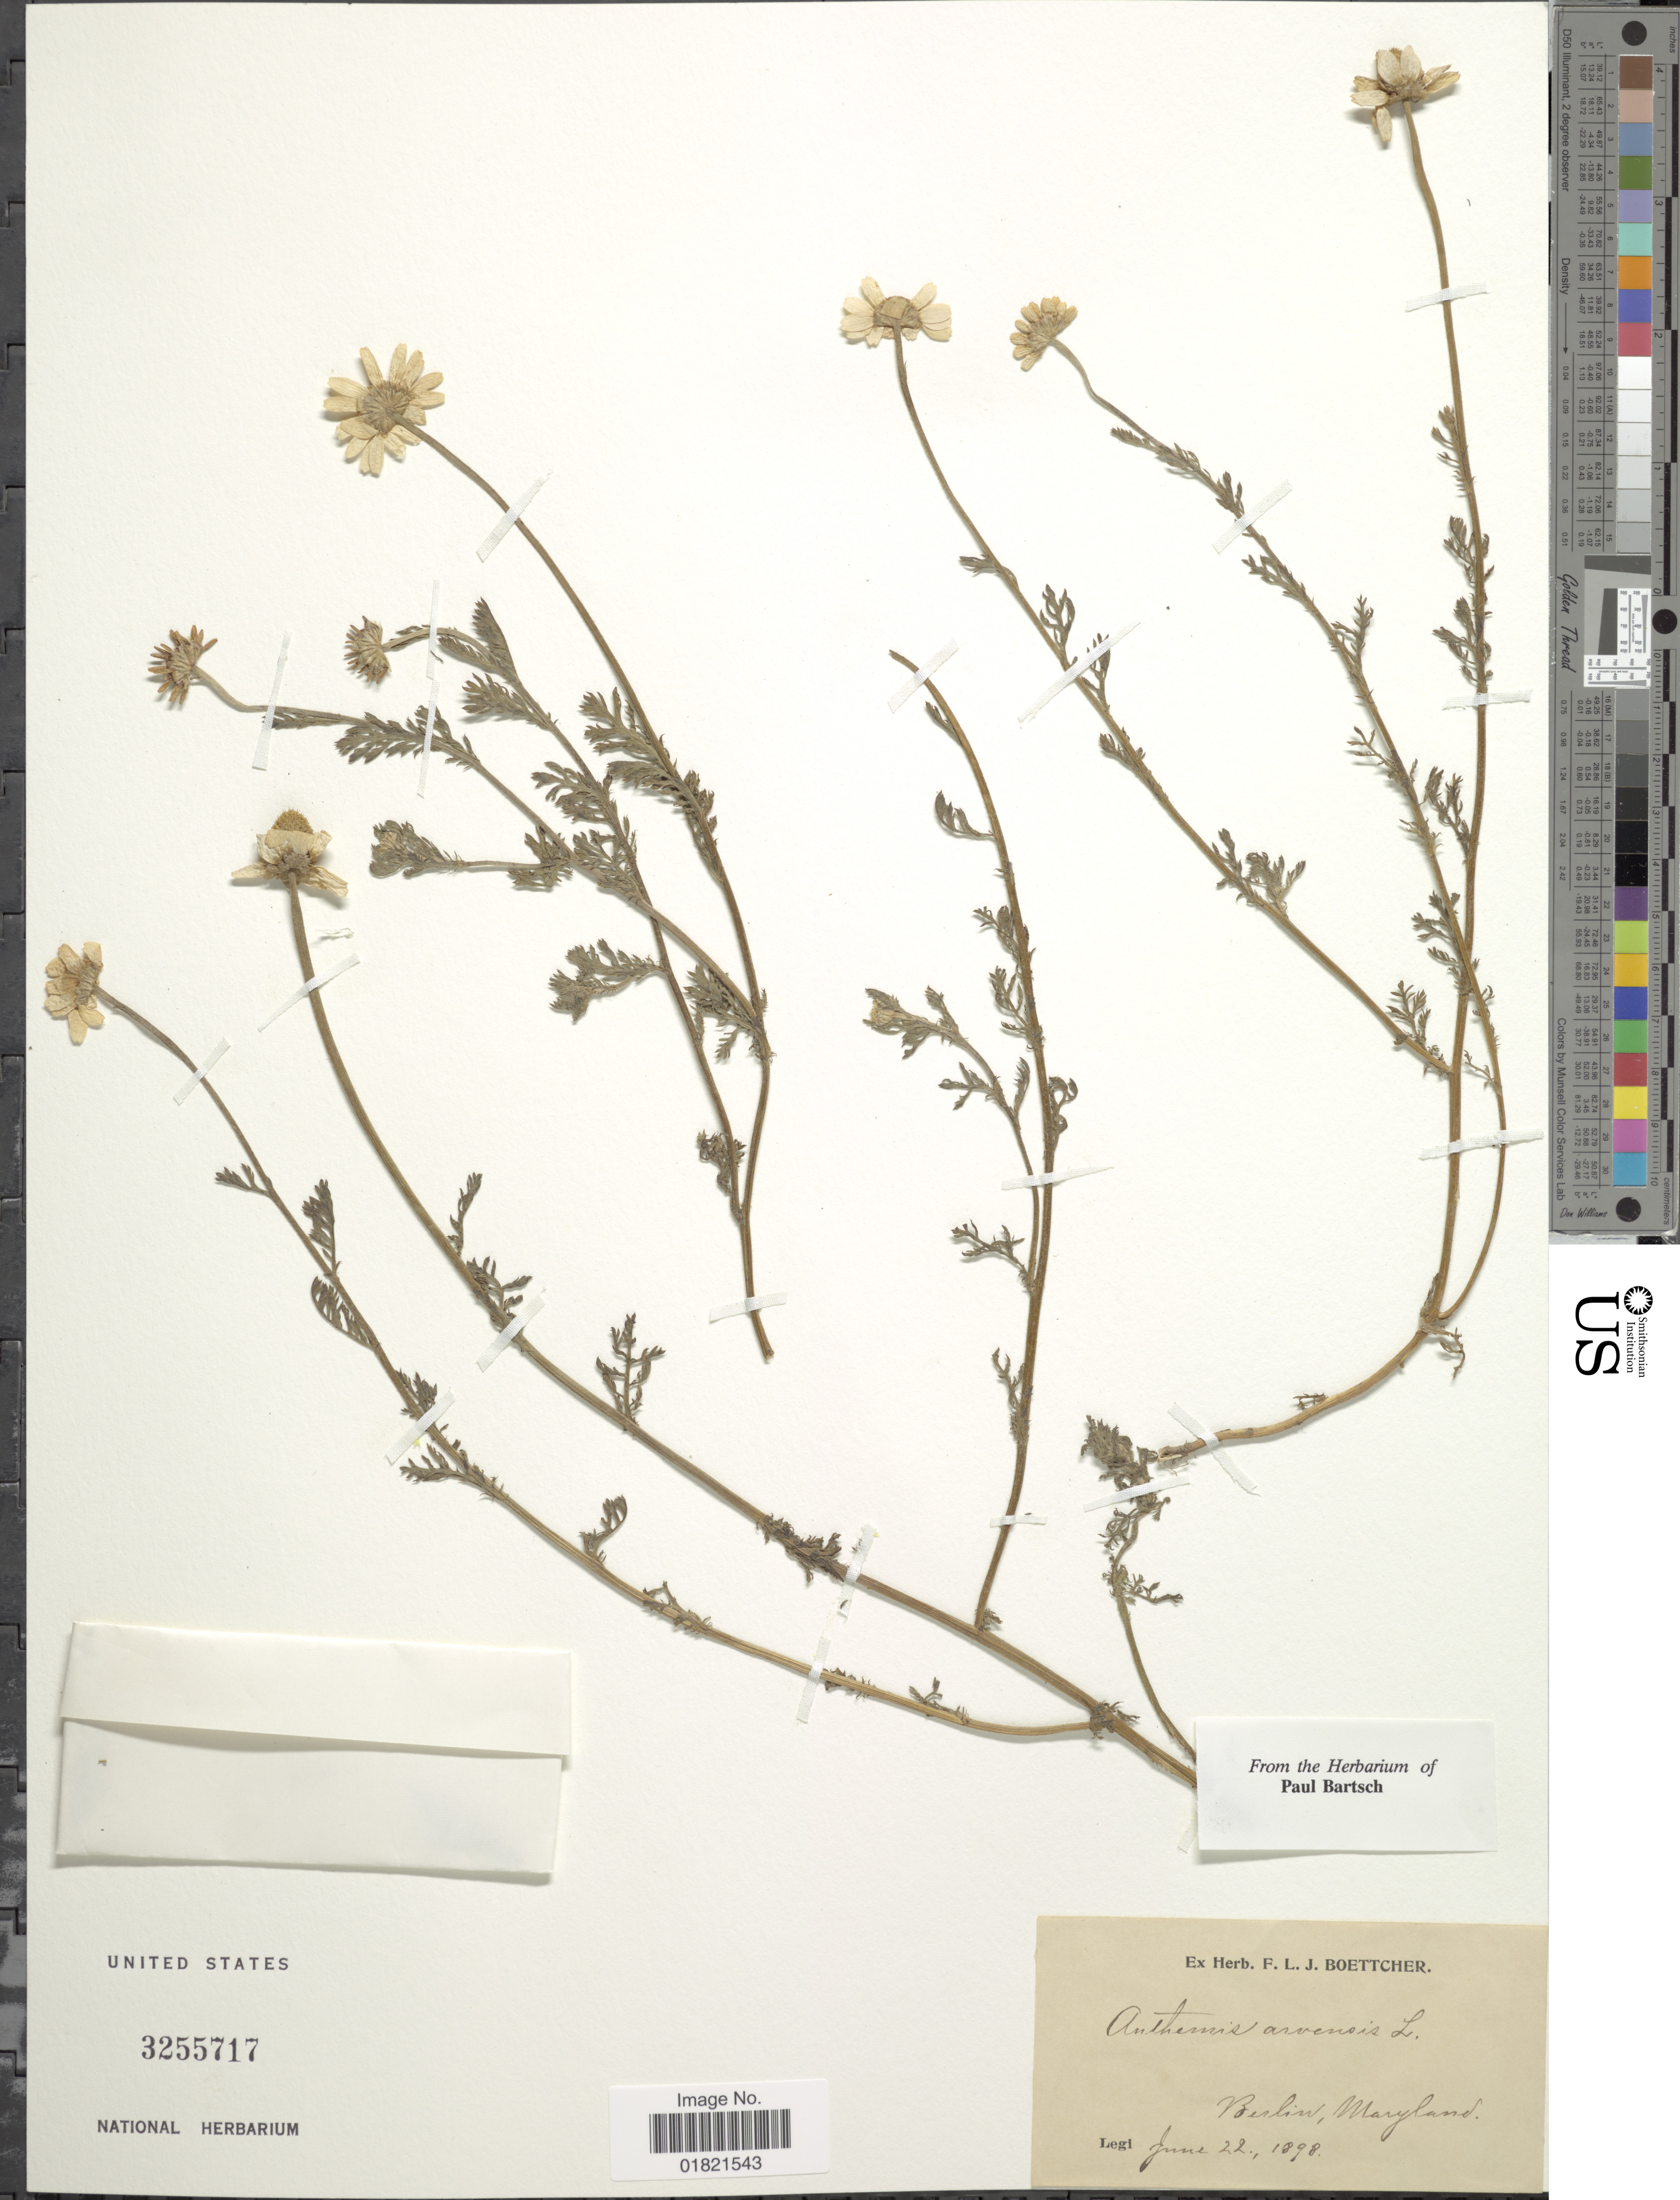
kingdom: Plantae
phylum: Tracheophyta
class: Magnoliopsida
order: Asterales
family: Asteraceae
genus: Anthemis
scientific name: Anthemis arvensis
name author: L.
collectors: ex herb. F. L. J. Boettcher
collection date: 1898-06-22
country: United States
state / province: Maryland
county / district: Worcester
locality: Berlin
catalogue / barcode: US 3255717